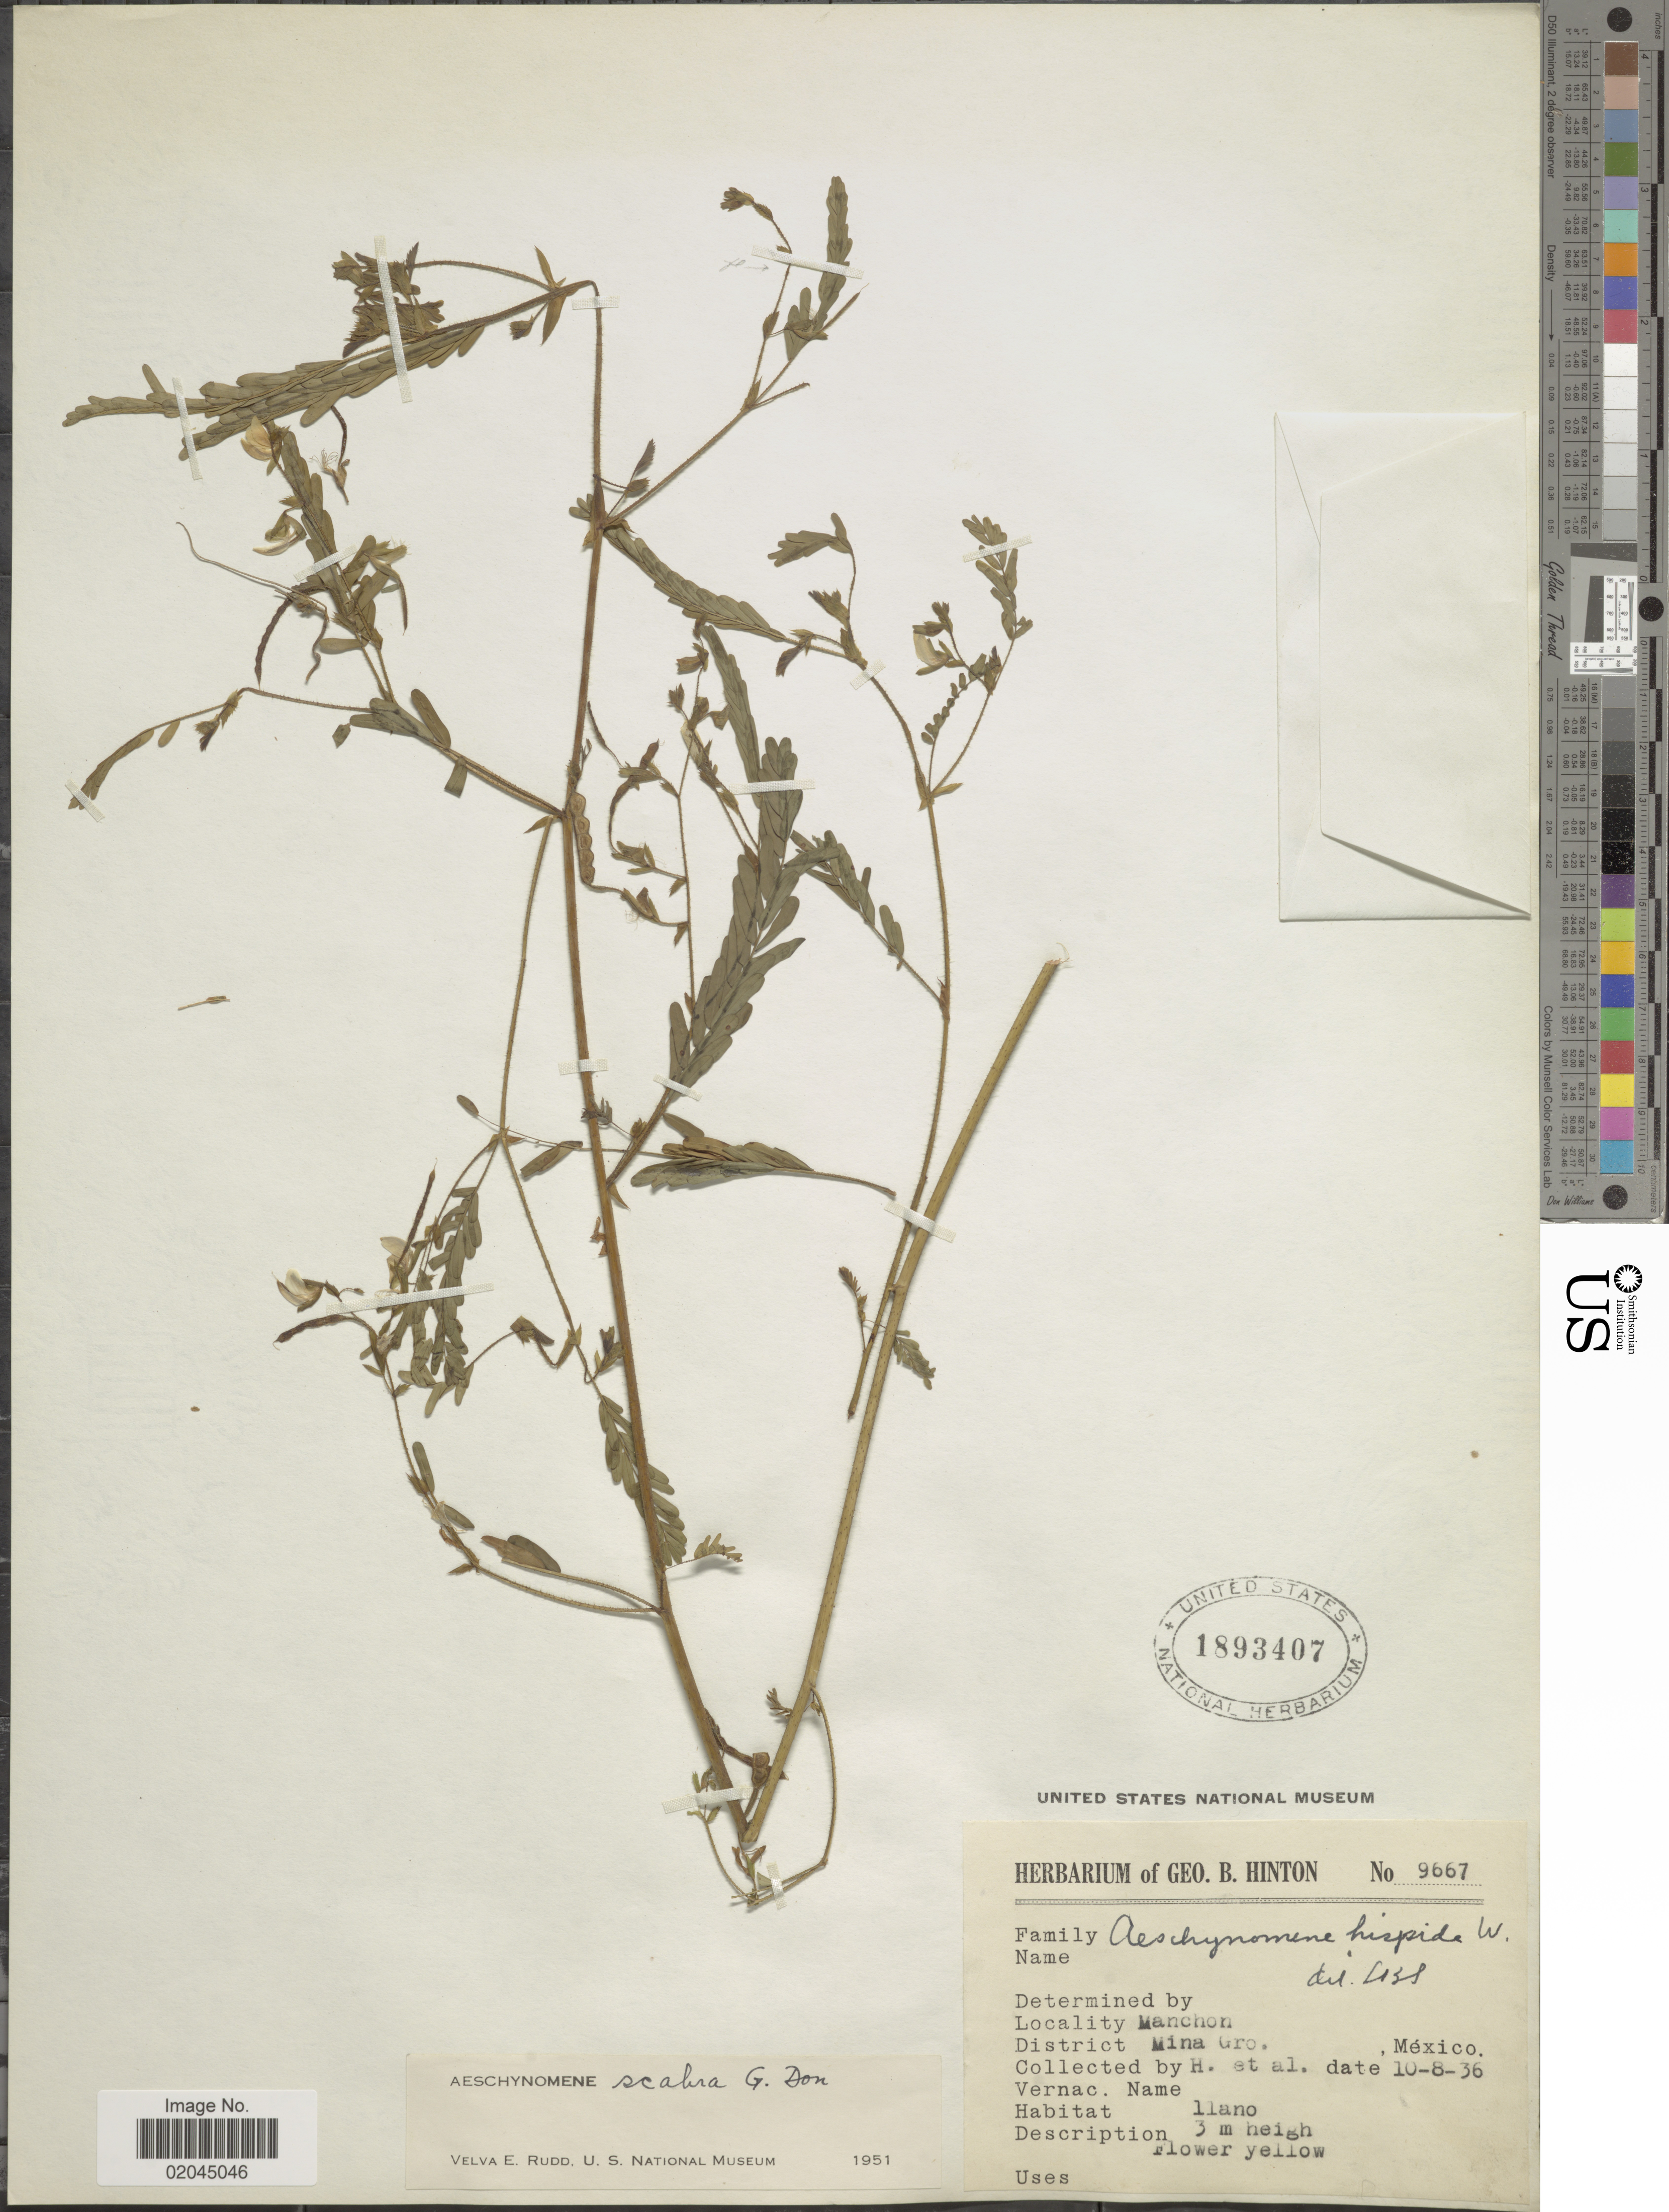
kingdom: Plantae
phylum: Tracheophyta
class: Magnoliopsida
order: Fabales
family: Fabaceae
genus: Aeschynomene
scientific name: Aeschynomene scabra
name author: G. Don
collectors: G. B. Hinton & et al.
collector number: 9667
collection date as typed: Transcribed d/m/y: 8/10/36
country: Mexico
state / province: Guerrero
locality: Manchon, District Mina Gro., Mexico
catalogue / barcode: US 1893407